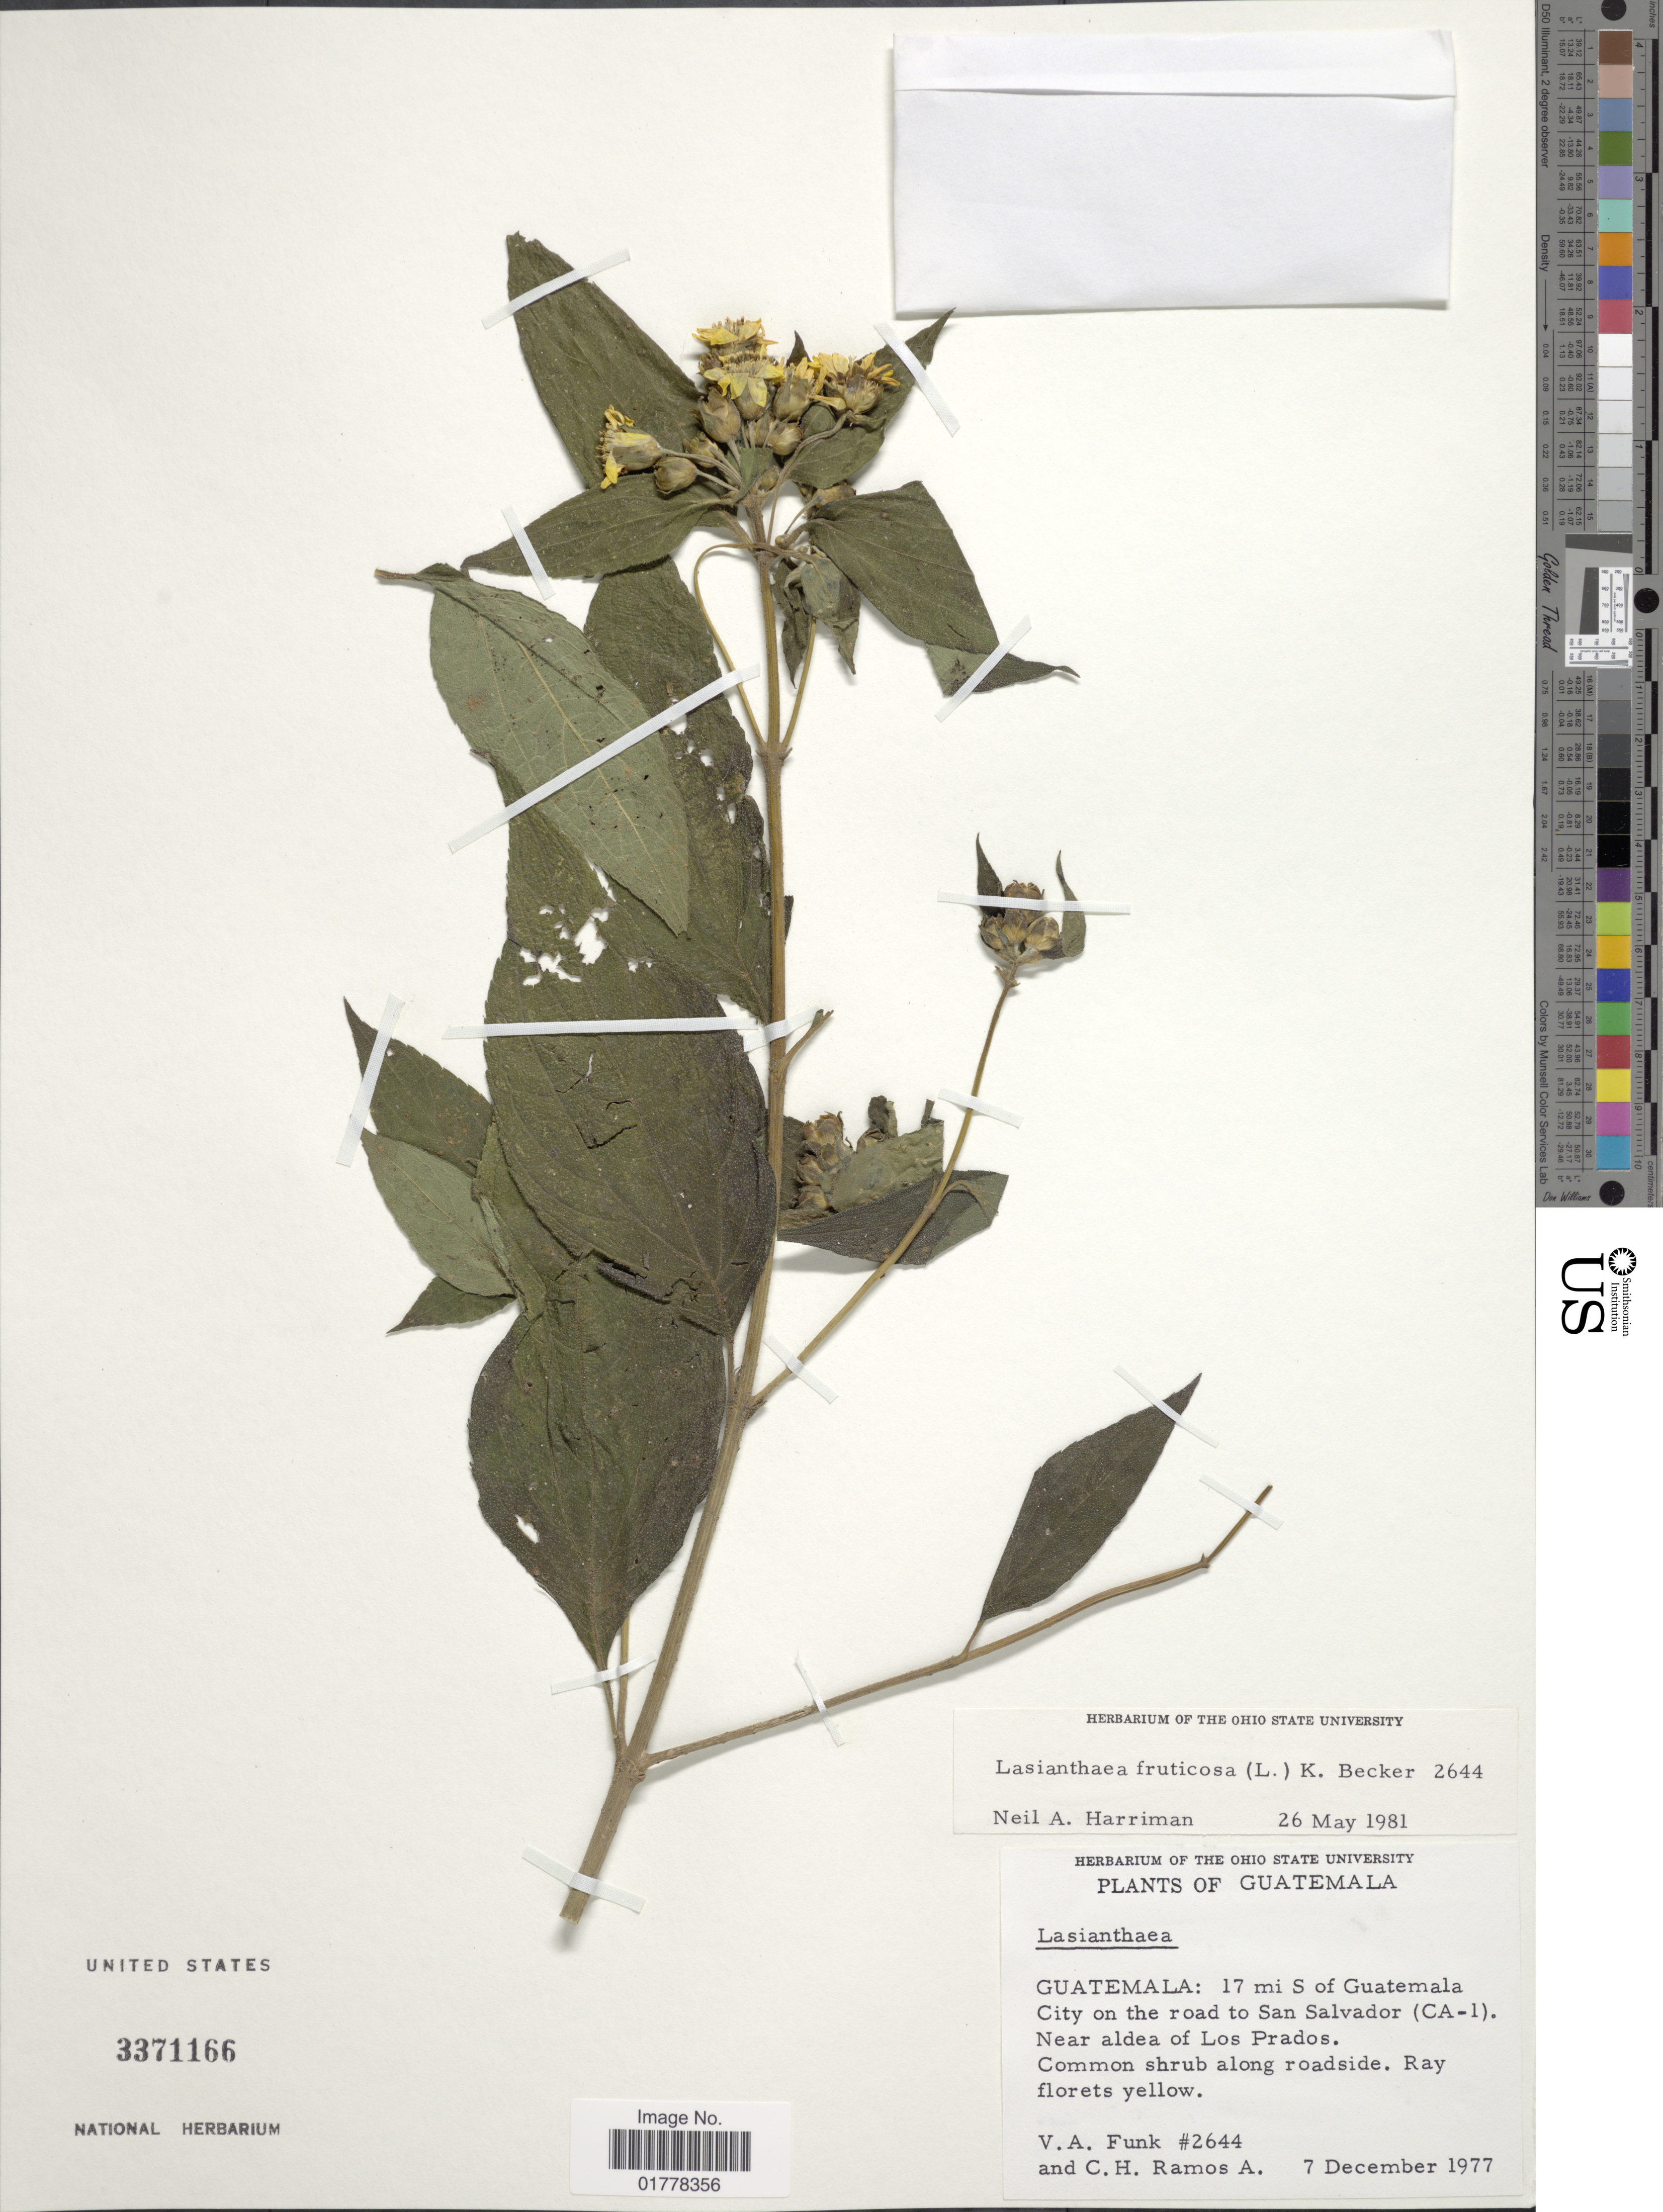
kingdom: Plantae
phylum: Tracheophyta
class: Magnoliopsida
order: Asterales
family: Asteraceae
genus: Lasianthaea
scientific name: Lasianthaea fruticosa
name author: (L.) K.M. Becker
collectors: V. Funk & C. H. Ramos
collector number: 2644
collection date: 1977-12-07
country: Guatemala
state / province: Guatemala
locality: Guatemala: 17 mi S of Guatemala City on the road to San Salvador (CA-1). Near aldea of Los Prados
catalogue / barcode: US 3371166